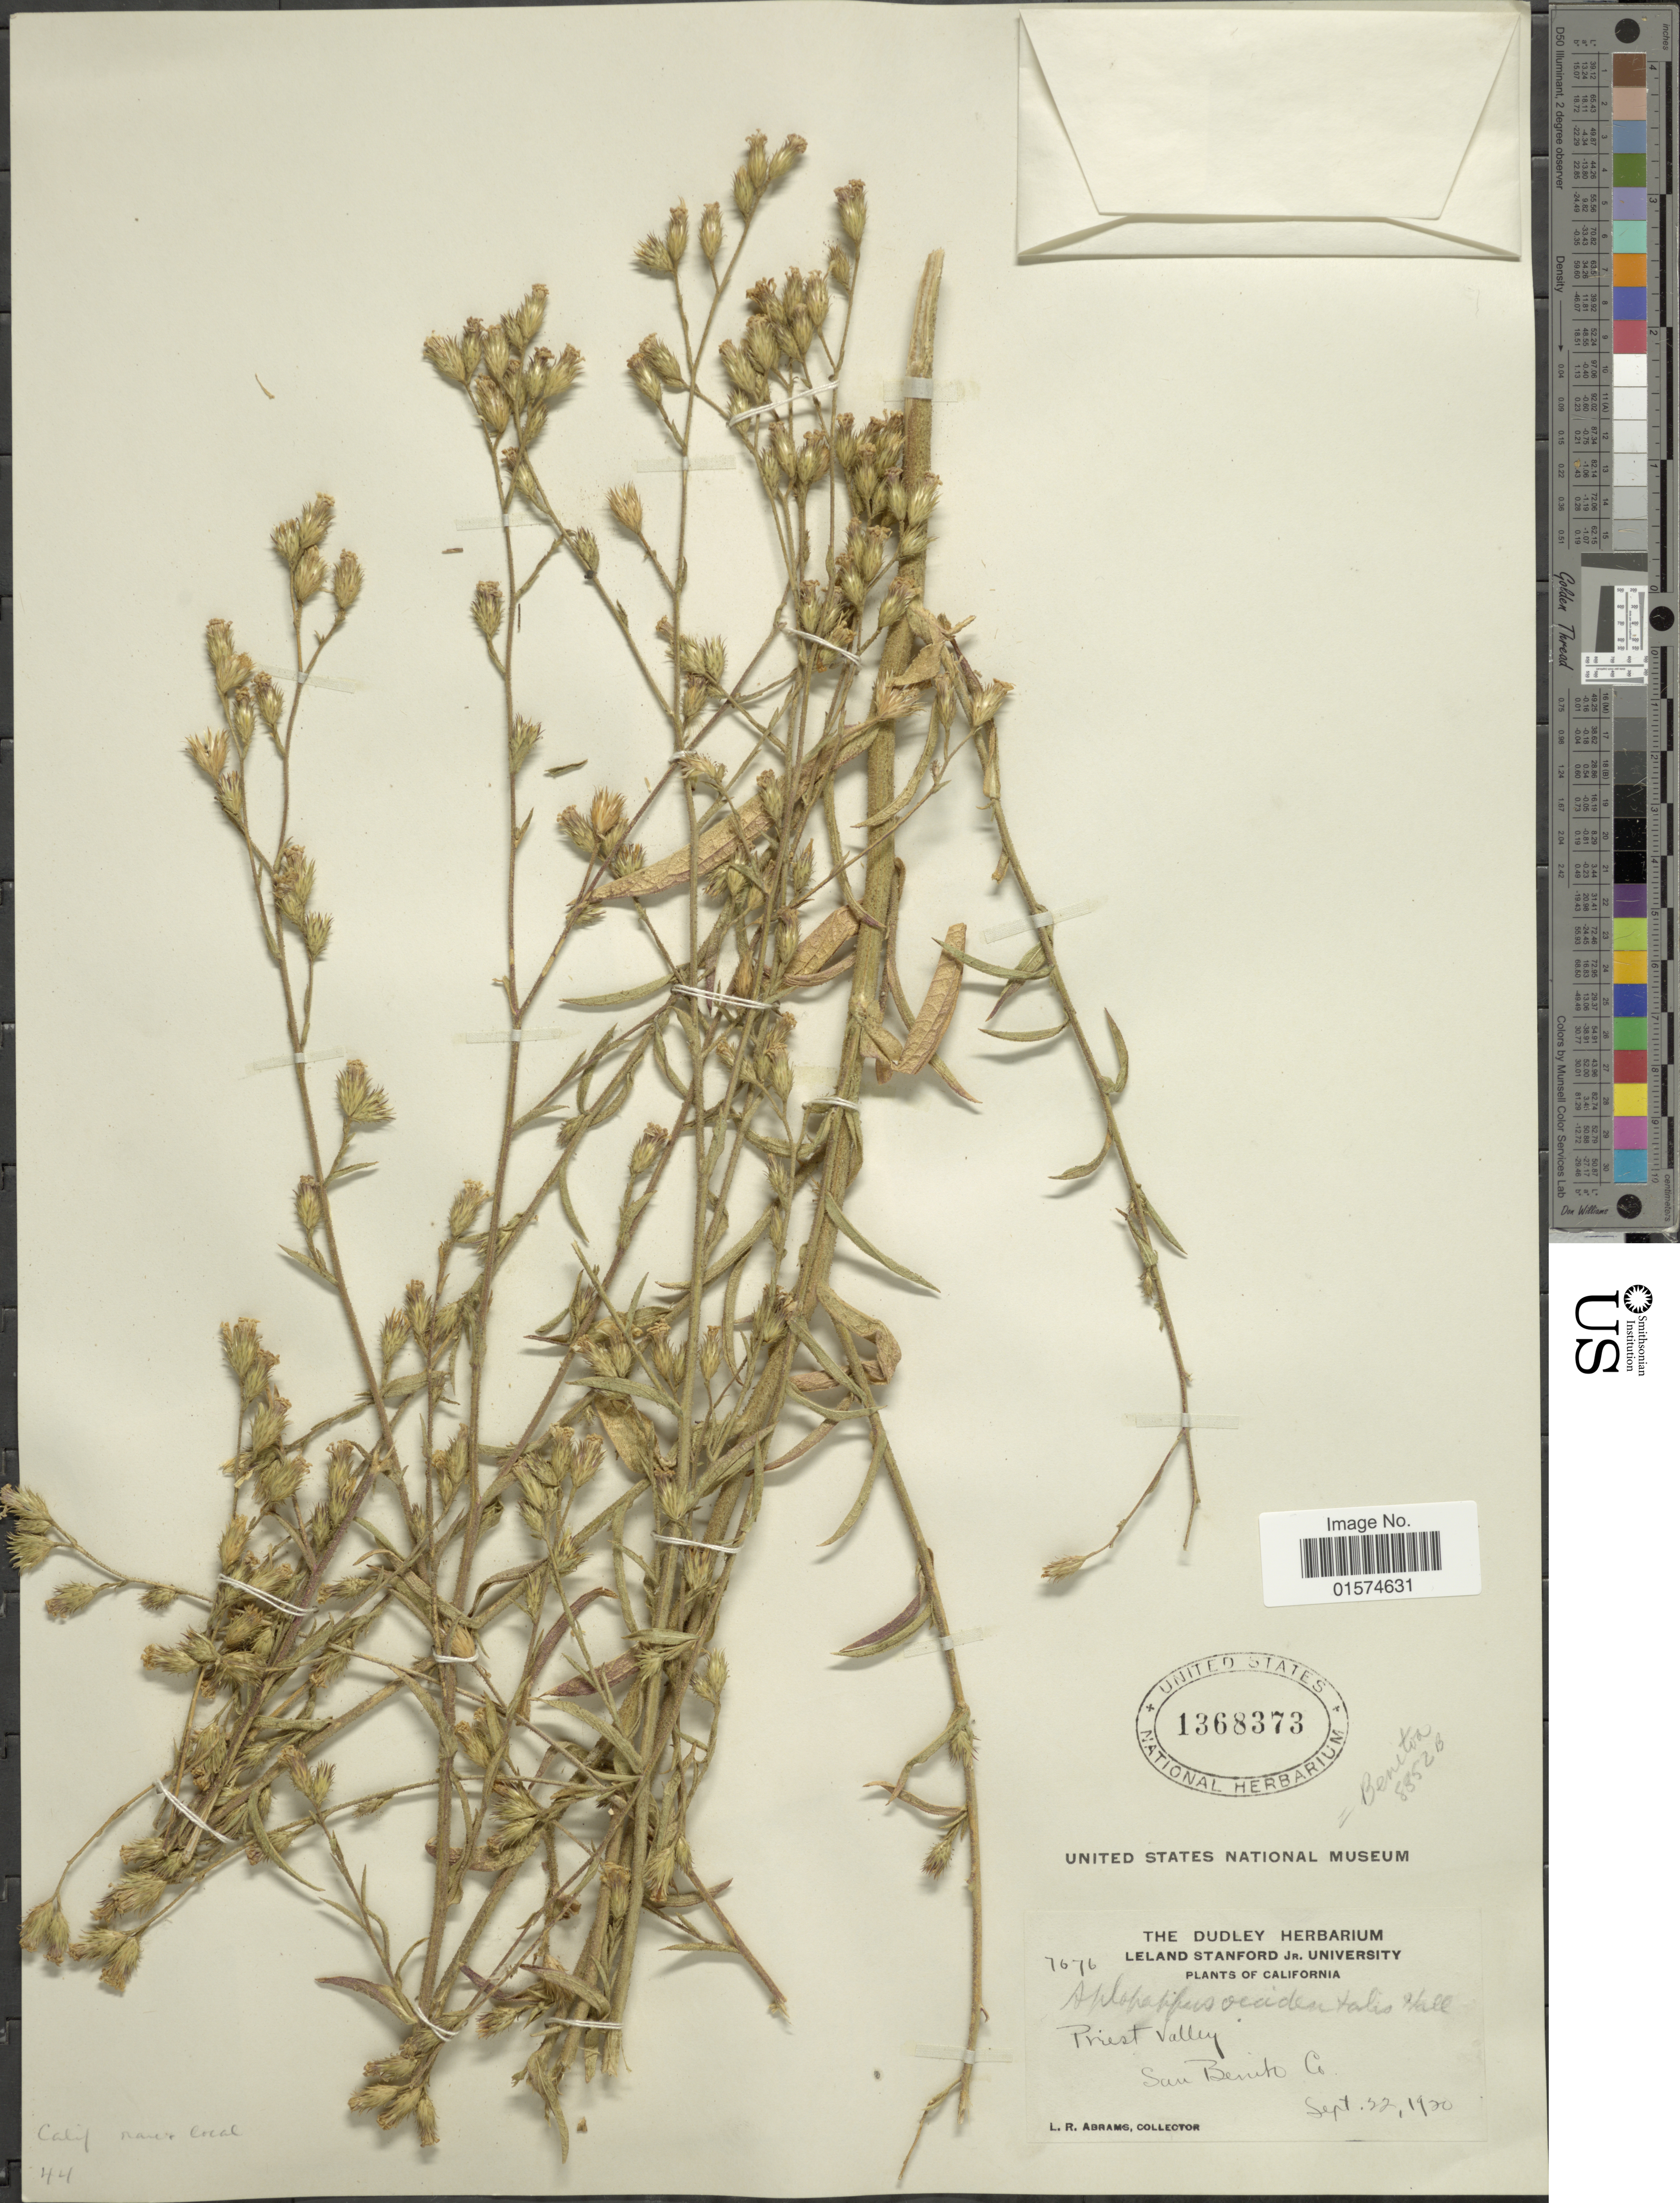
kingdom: Plantae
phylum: Tracheophyta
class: Magnoliopsida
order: Asterales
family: Asteraceae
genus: Benitoa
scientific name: Benitoa occidentalis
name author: (H.M. Hall) D.D. Keck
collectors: L. Abrams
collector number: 7676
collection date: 1920-09-22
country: United States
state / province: California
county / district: San Benito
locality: Priest Valley, San Benito Co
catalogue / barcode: US 1368373